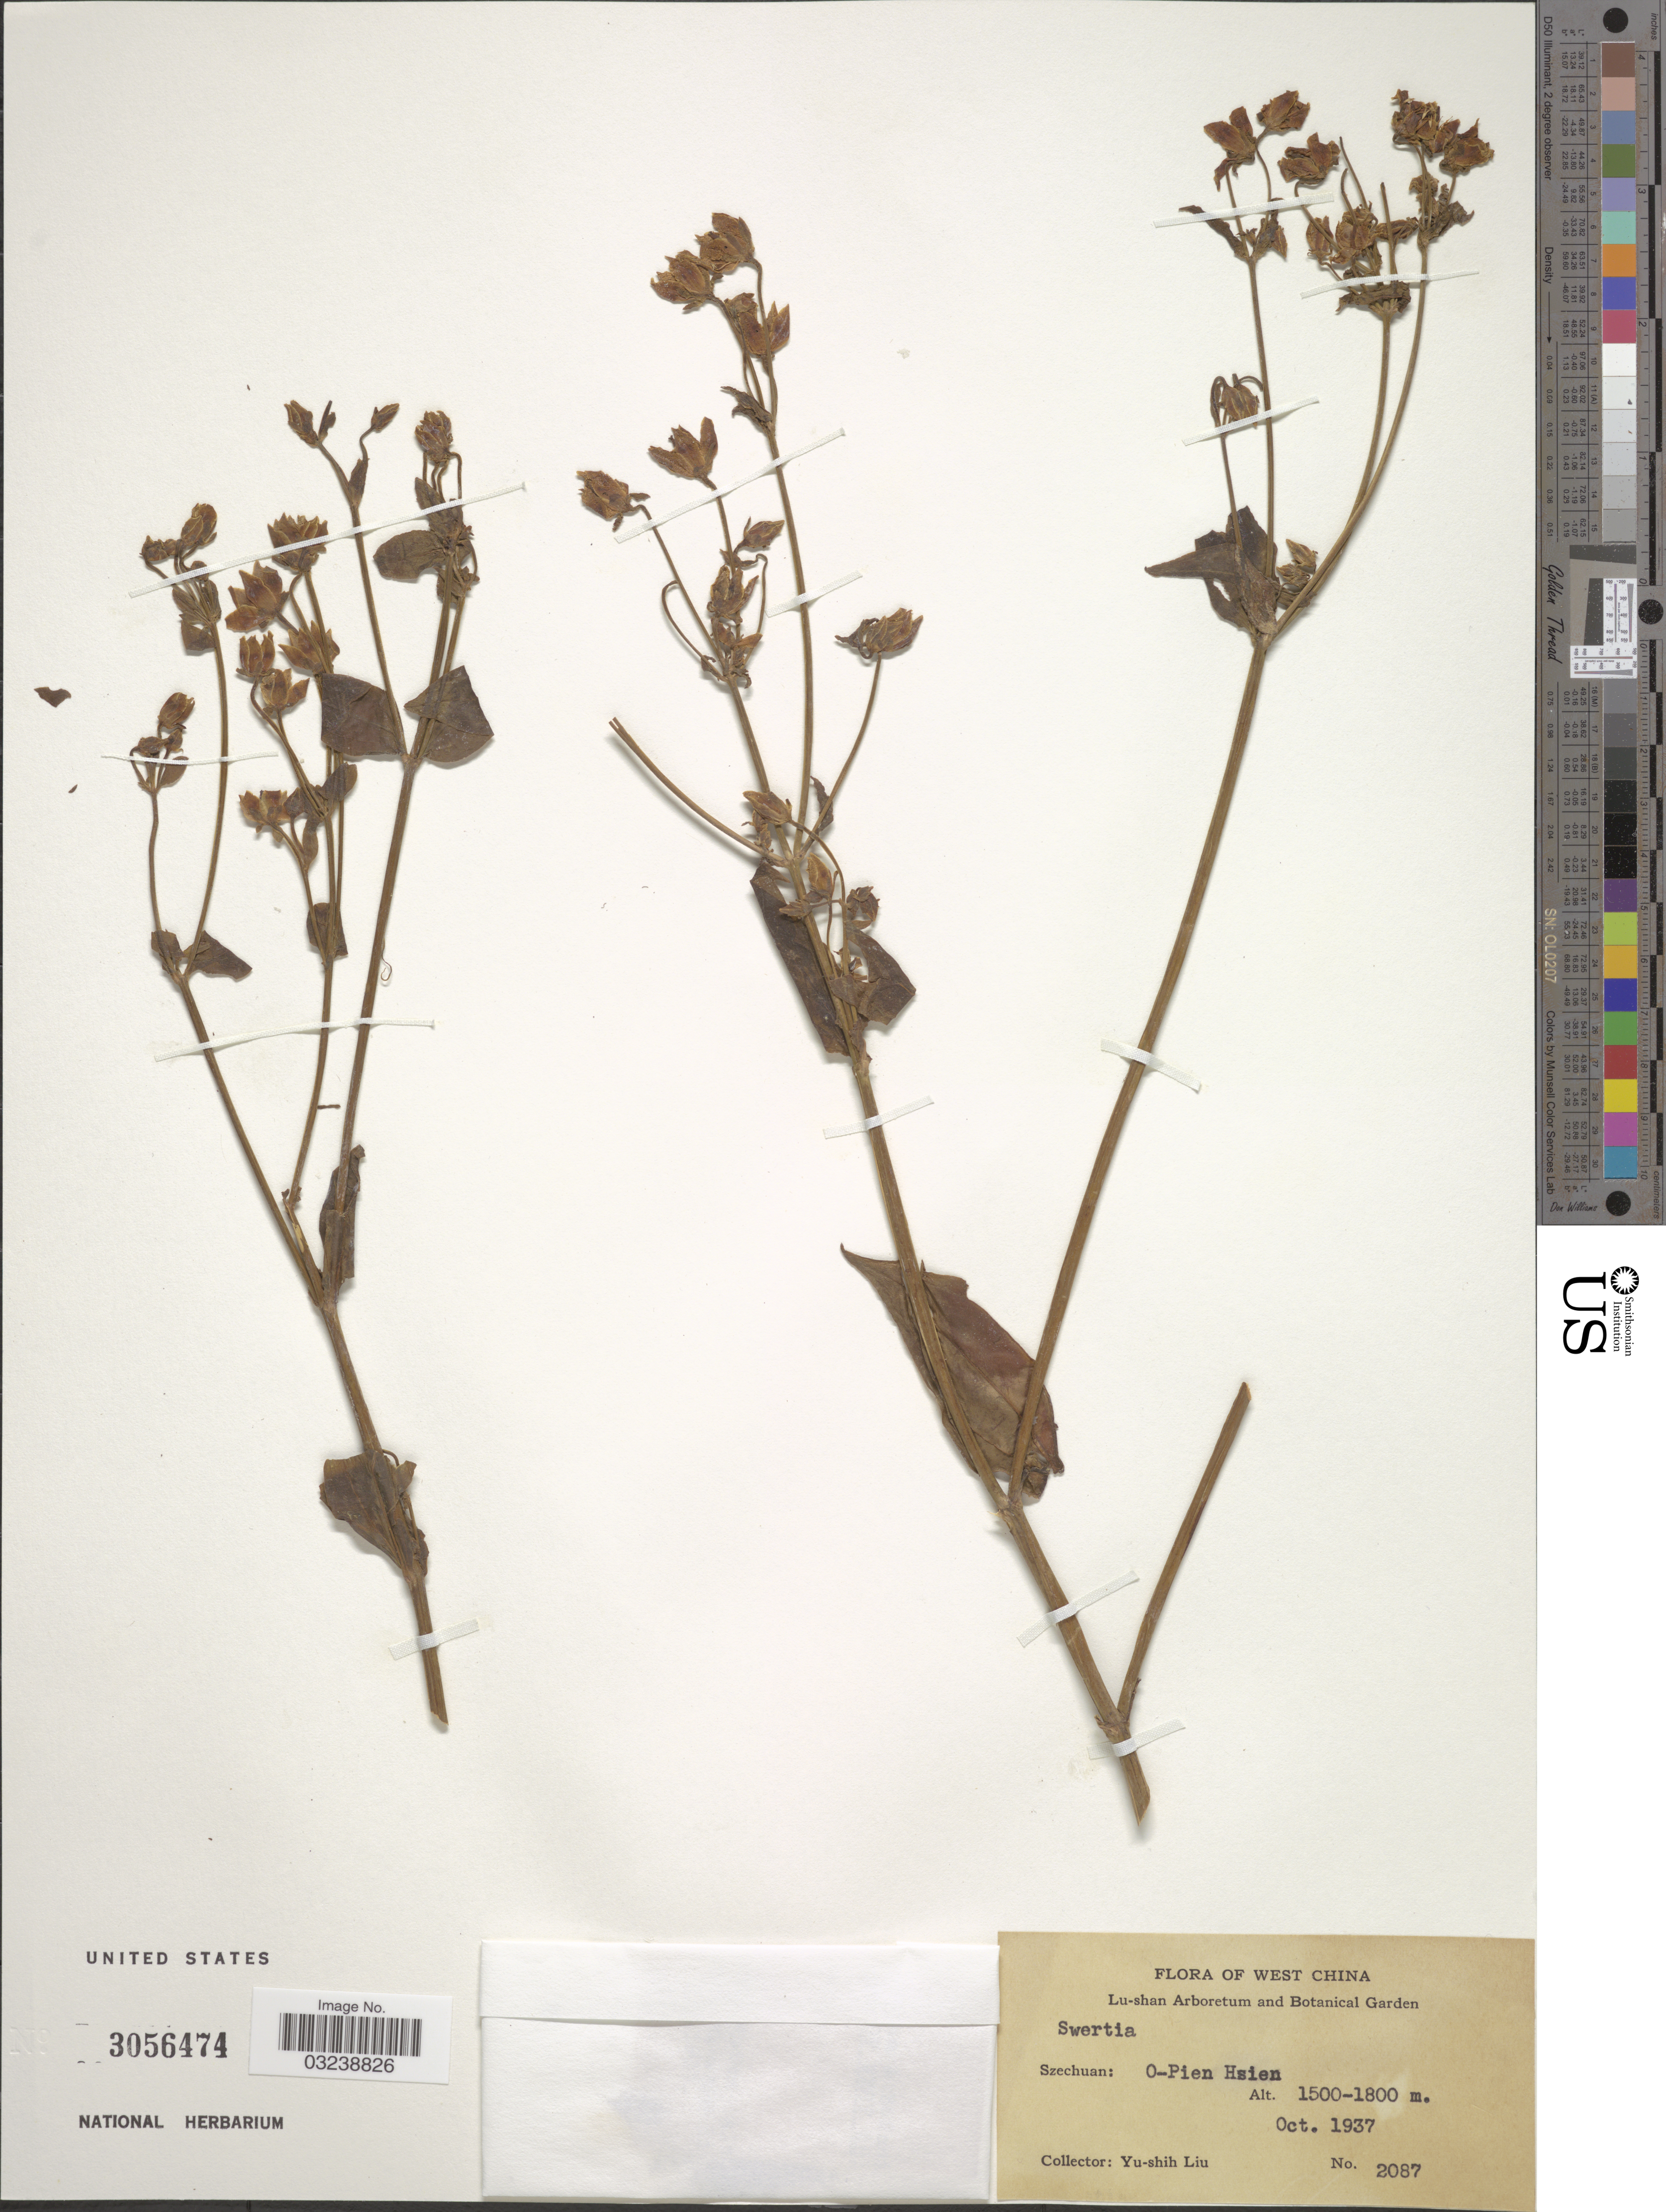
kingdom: Plantae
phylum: Tracheophyta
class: Magnoliopsida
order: Gentianales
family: Gentianaceae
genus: Swertia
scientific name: Swertia sp.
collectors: Y.-S. Liu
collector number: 2087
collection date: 1937-10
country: China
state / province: Sichuan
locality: West China. Szechuan: O-Pien Hsien.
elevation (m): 1500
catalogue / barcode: US 3056474